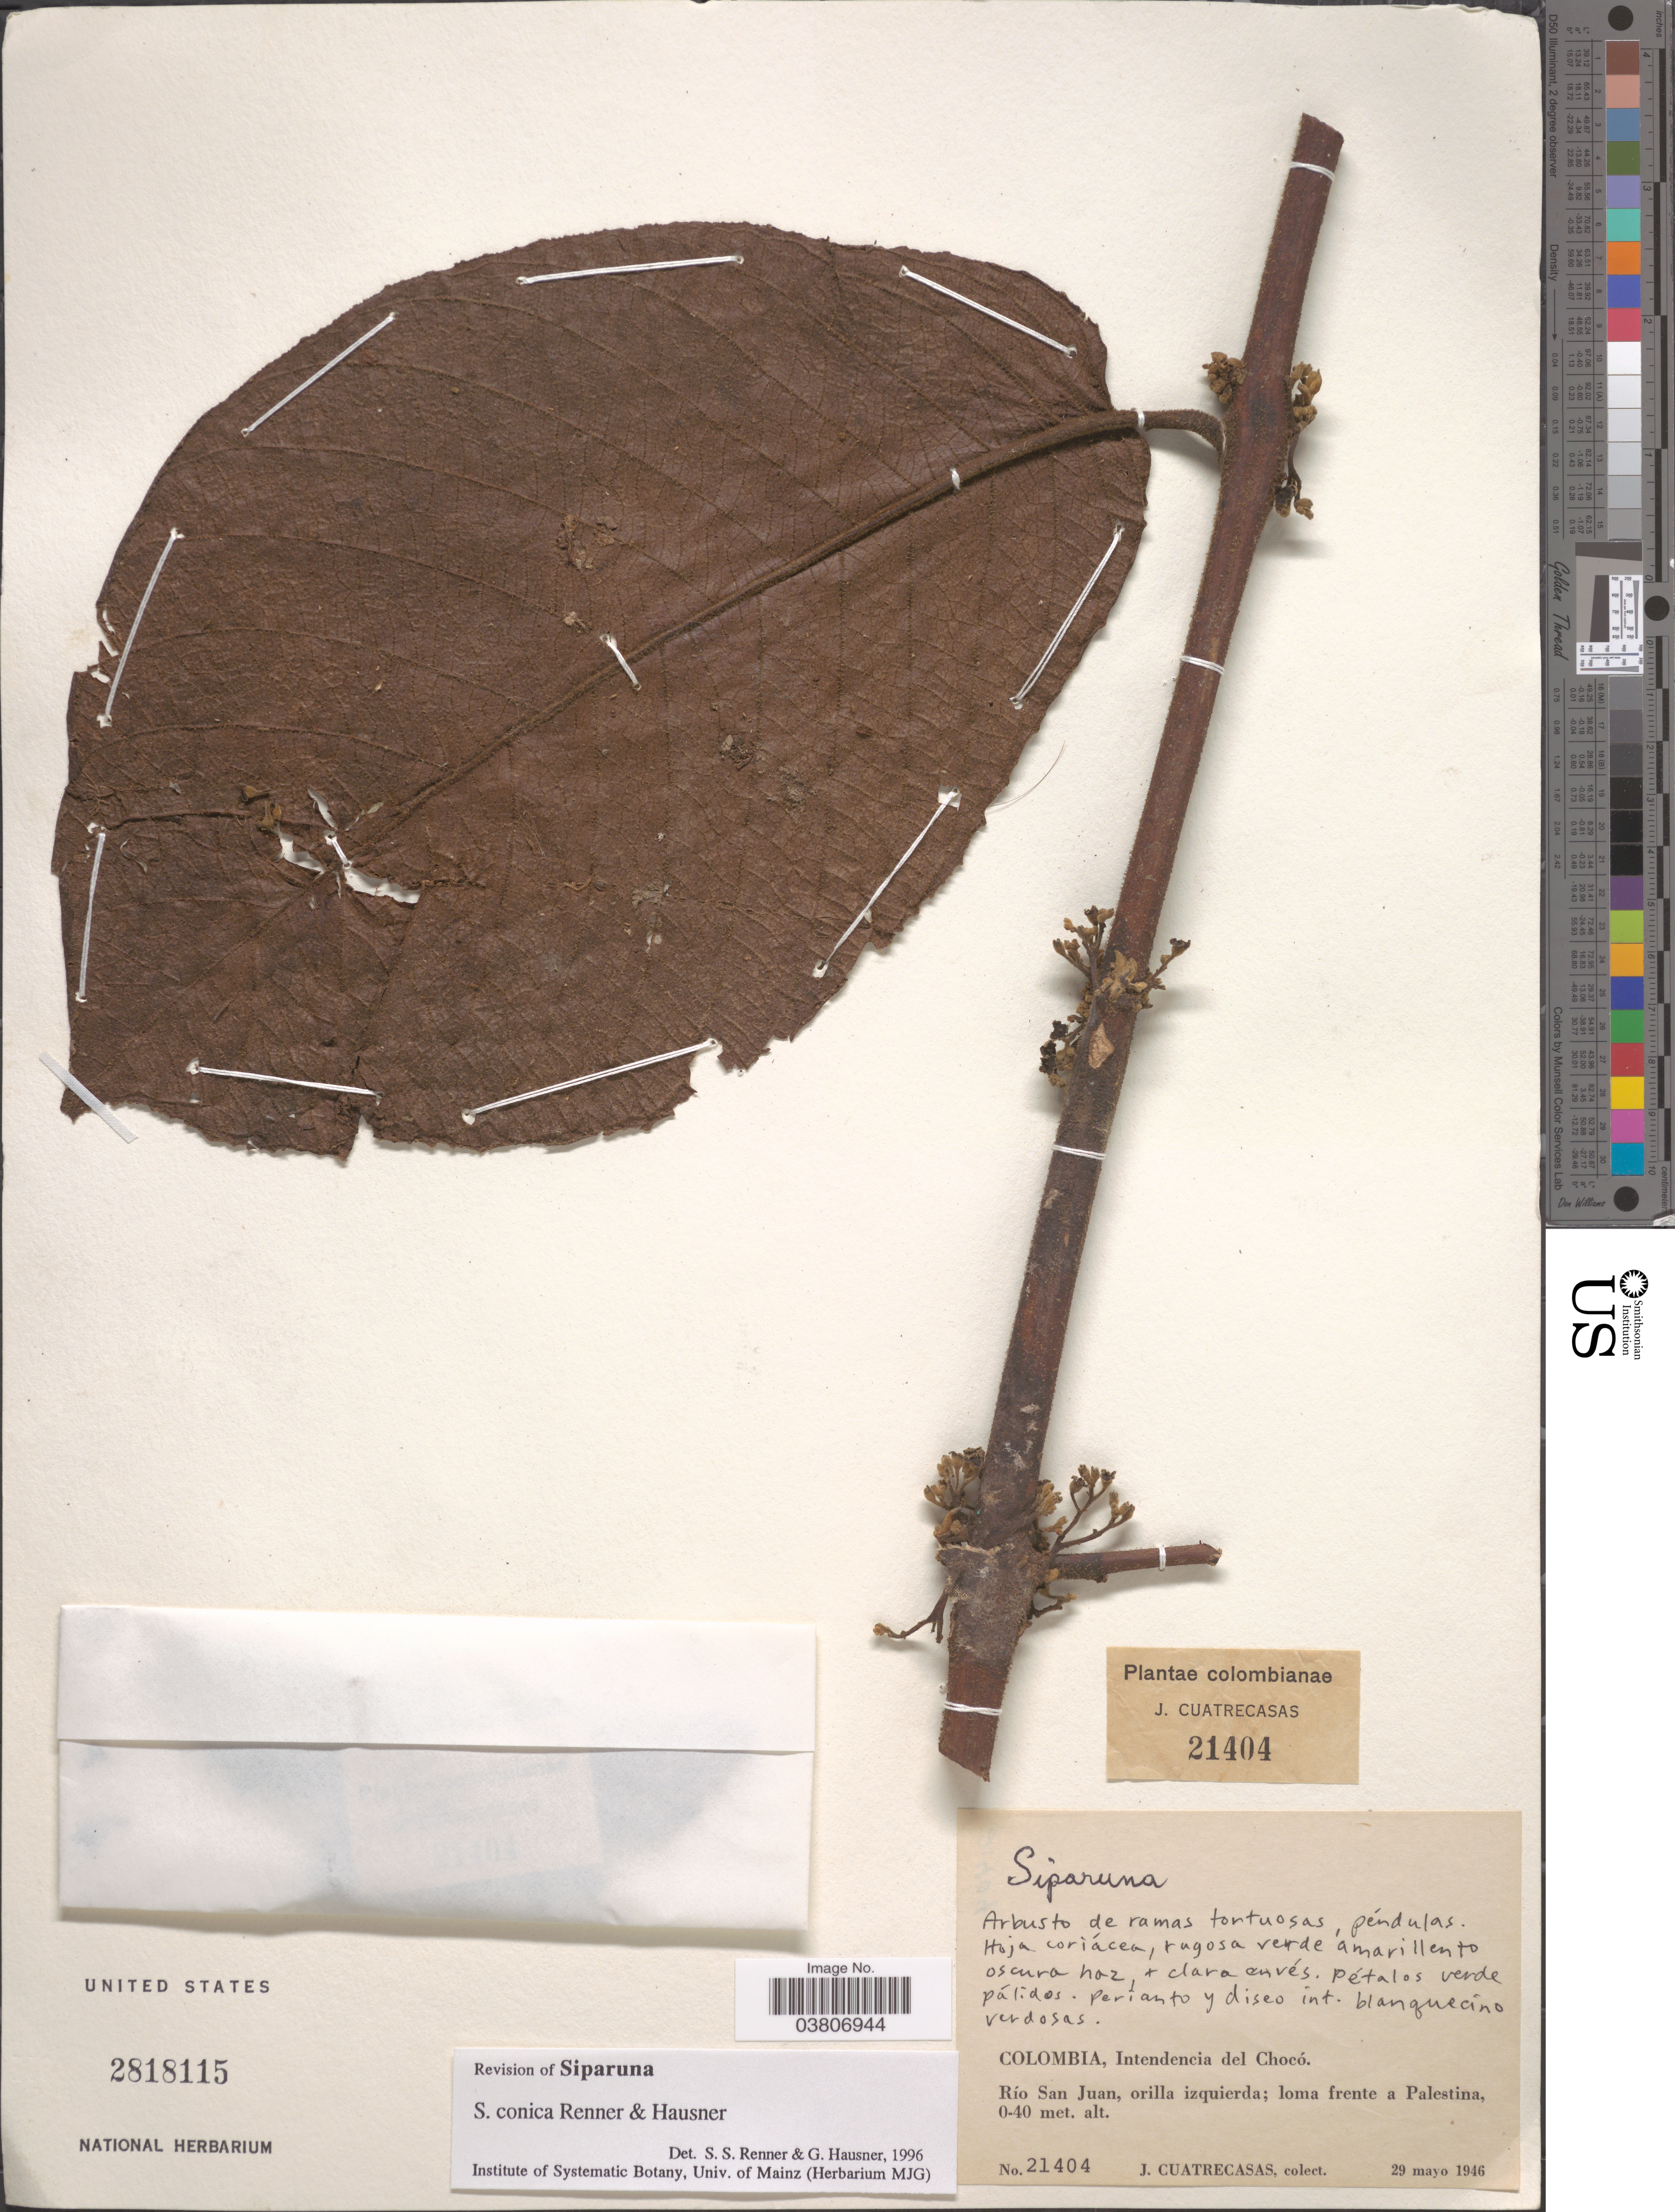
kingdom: Plantae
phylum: Tracheophyta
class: Magnoliopsida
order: Laurales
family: Siparunaceae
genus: Siparuna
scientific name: Siparuna conica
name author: S.S. Renner & Hausner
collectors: J. Cuatrecasas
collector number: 21404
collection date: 1946-05-29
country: Colombia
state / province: Chocó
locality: Intendencia del Chocó. Río San Juan, orilla izquierda; loma frente a Palestina.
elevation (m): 0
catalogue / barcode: US 2818115